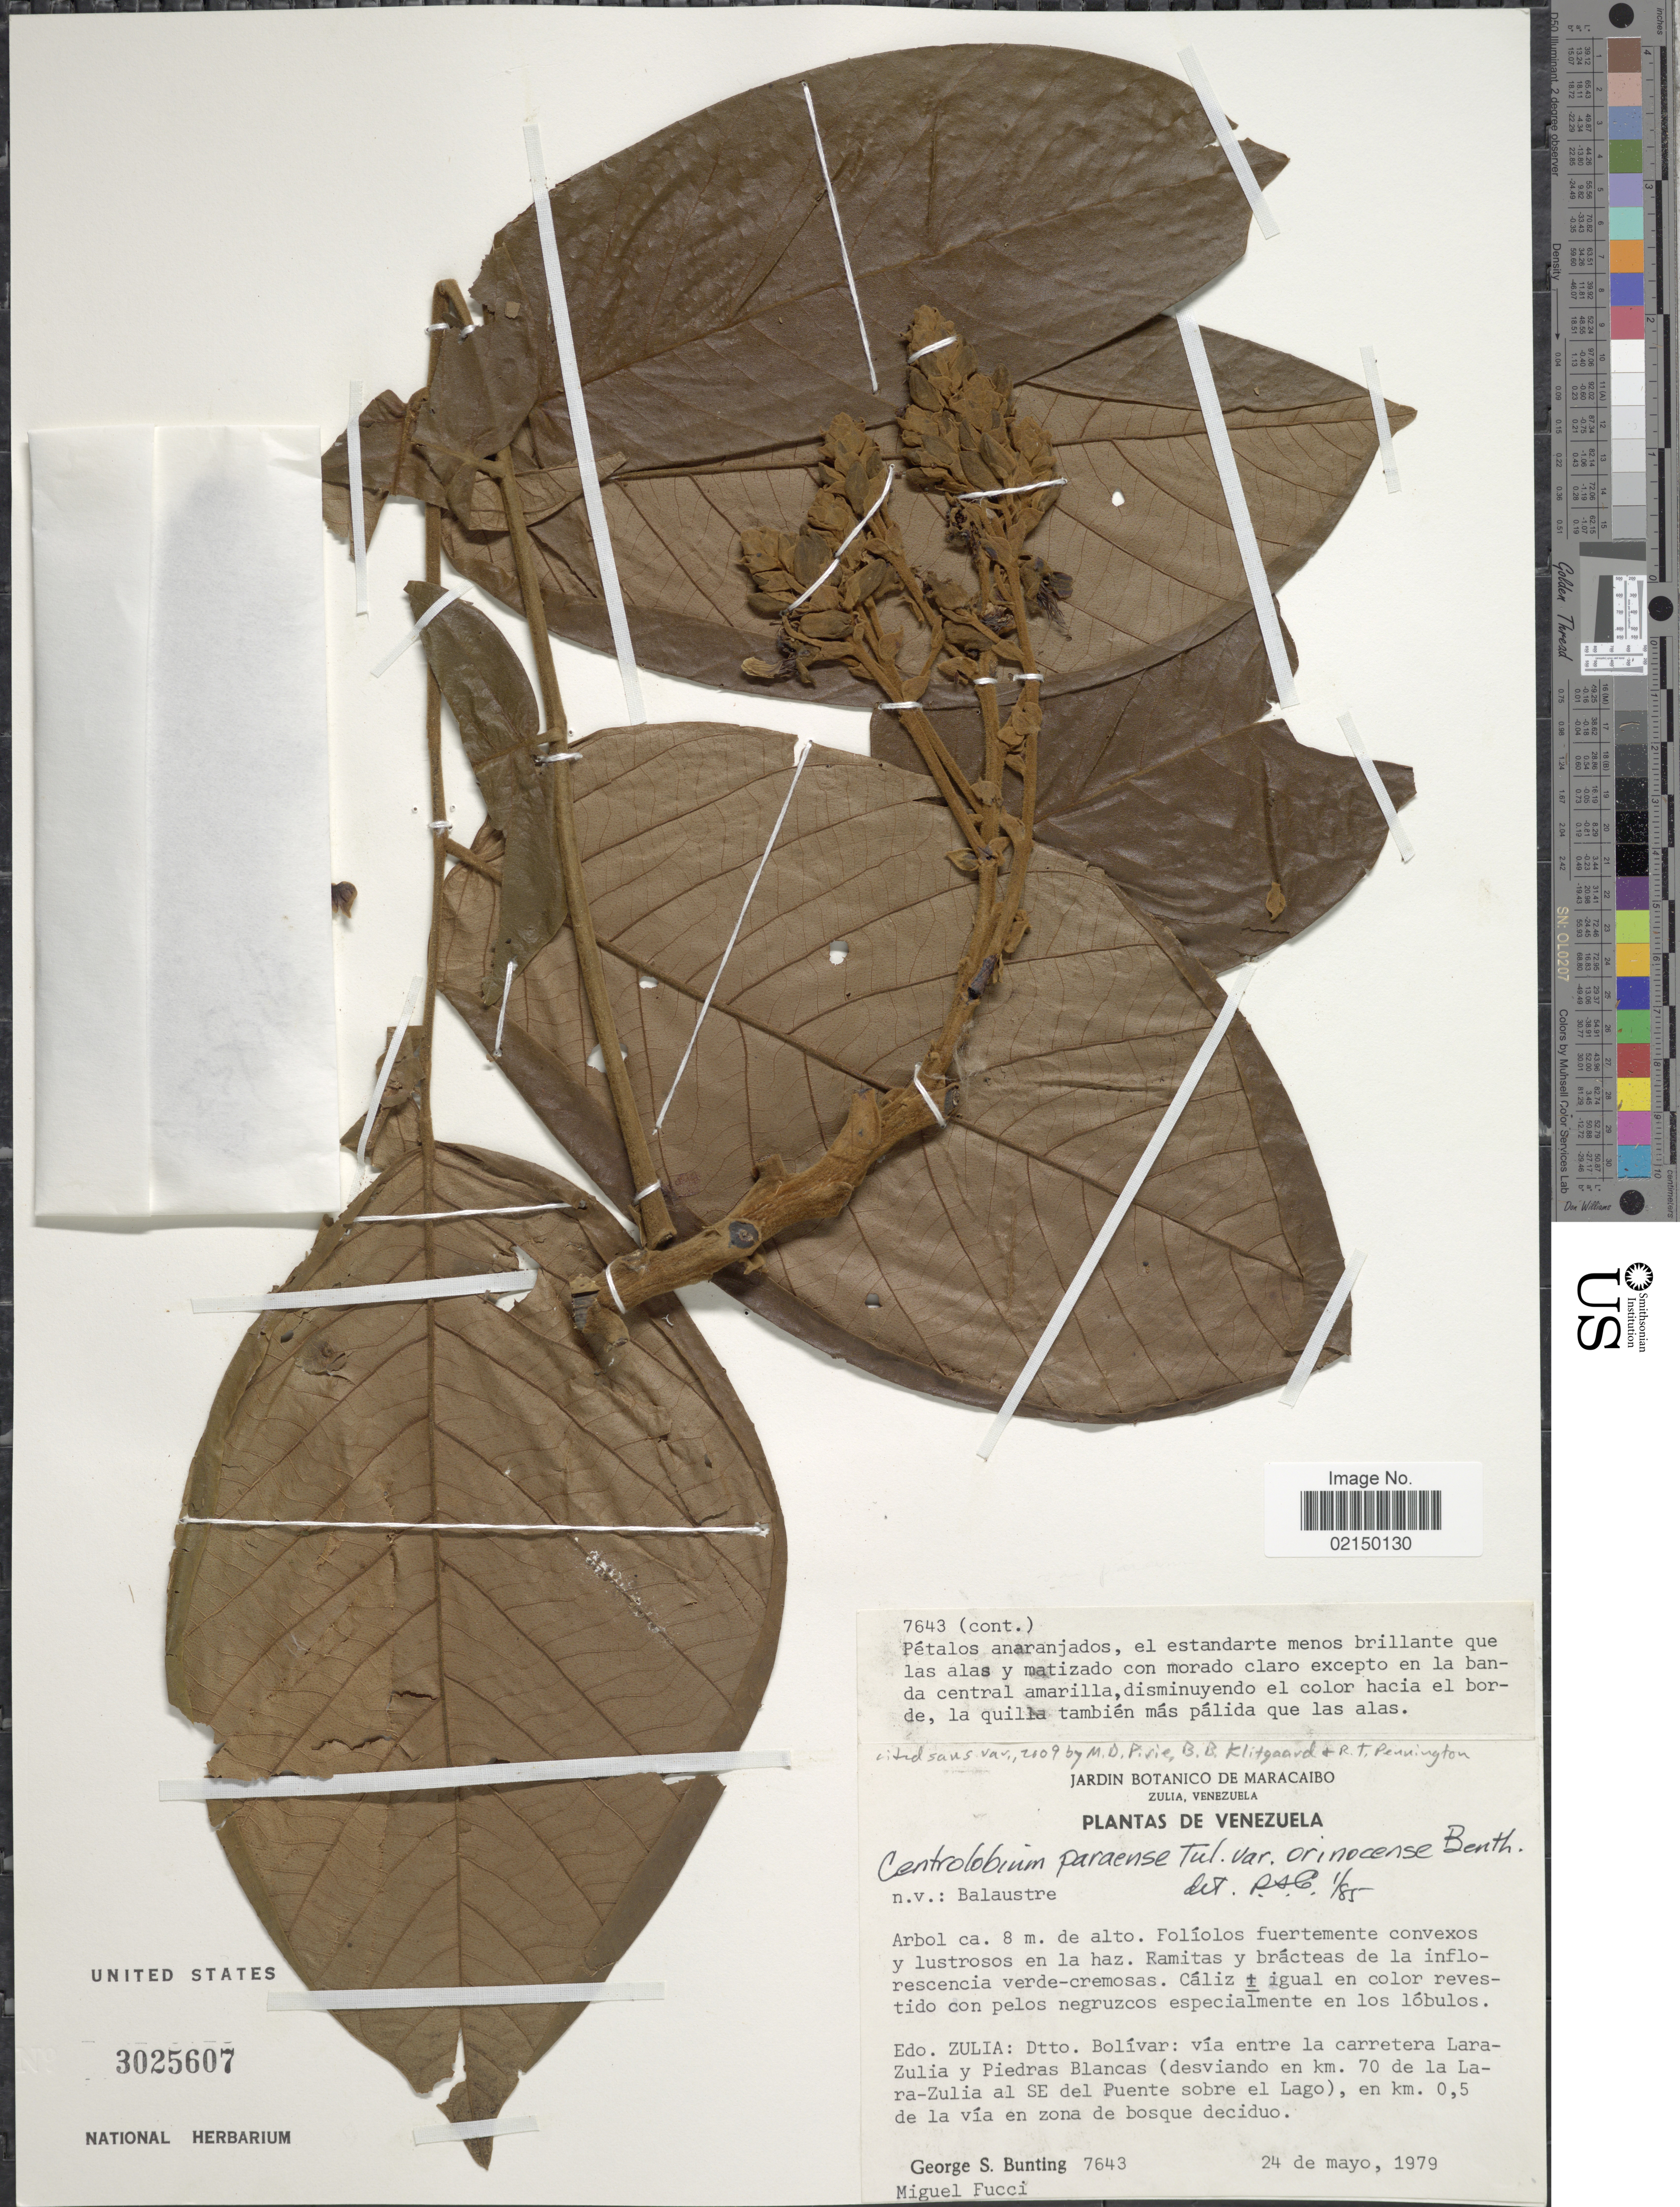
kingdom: Plantae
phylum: Tracheophyta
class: Magnoliopsida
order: Fabales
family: Fabaceae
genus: Centrolobium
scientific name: Centrolobium paraense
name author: Tul.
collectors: G. S. Bunting & M. Fucci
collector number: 7643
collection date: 1979-05-24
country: Venezuela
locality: Edo. Zulia: Dtto. Bolivar: via entre la carretera Lara-Zulia y Piedras Blancas (desviando en km. 70 de la Lara-Zuilia al SE del Puente sobre el Lago), en km. 0,5 de la via en zona de bosque deciduo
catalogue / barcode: US 3025607